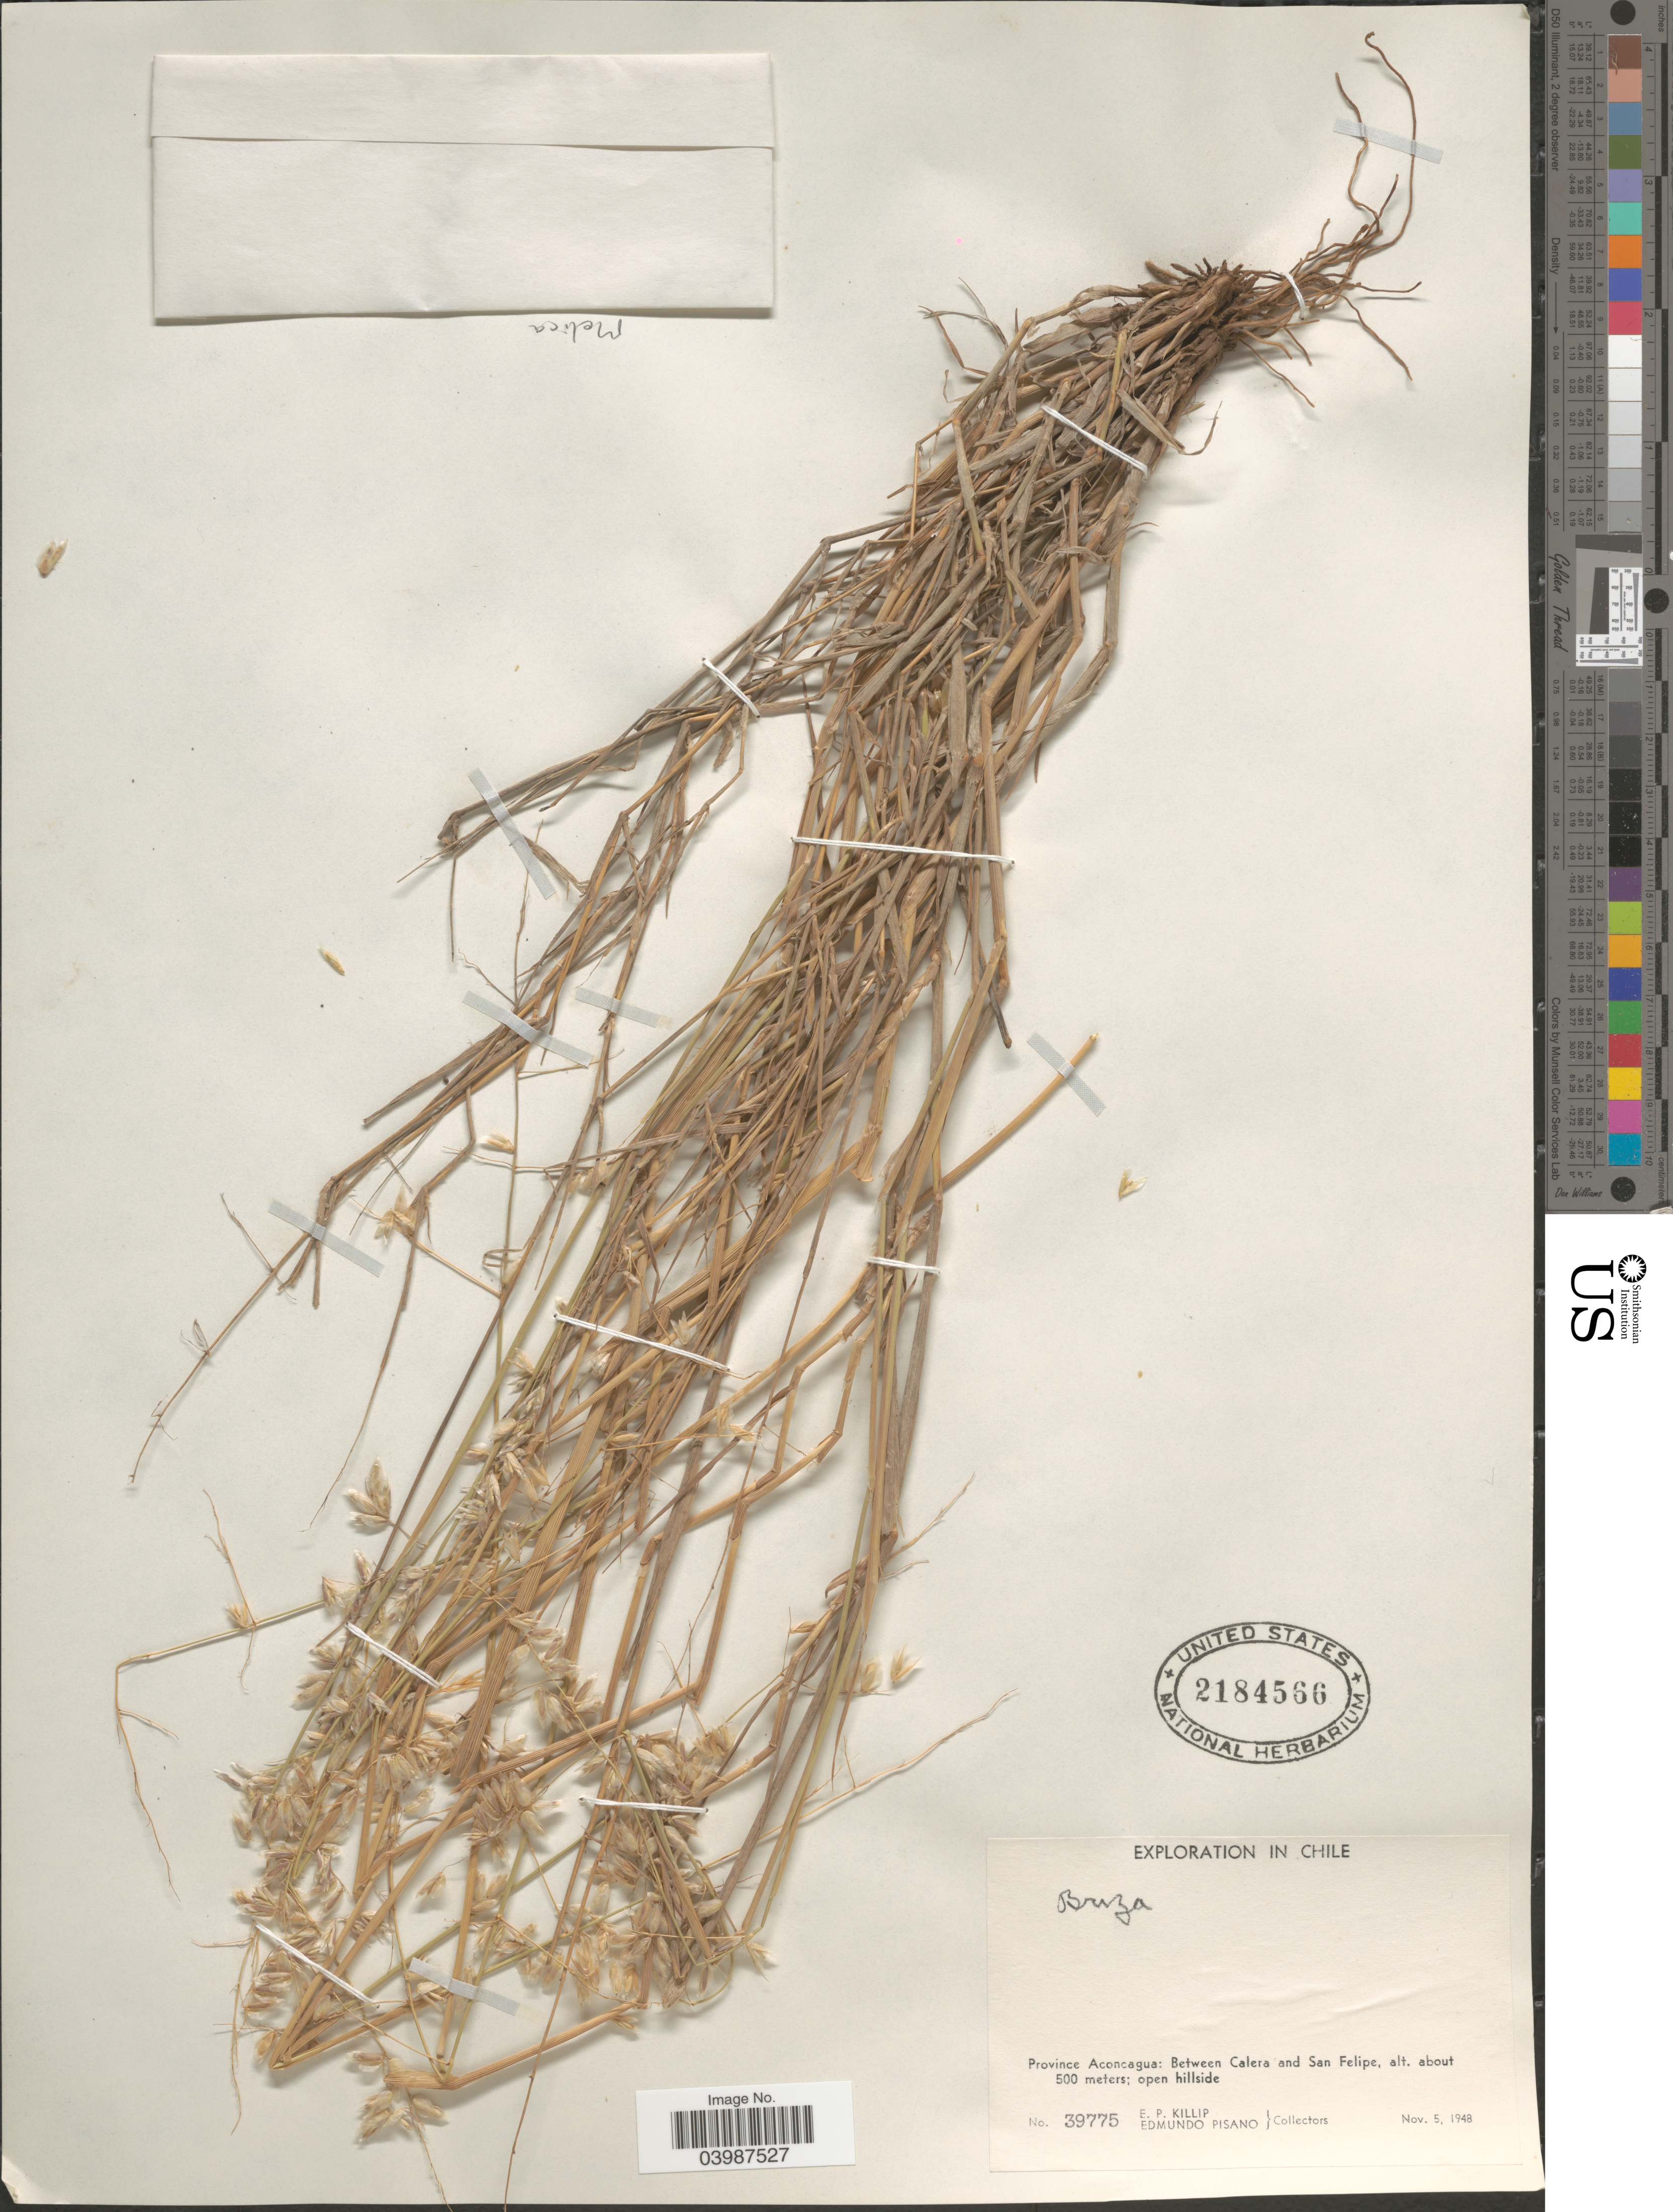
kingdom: Plantae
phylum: Tracheophyta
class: Liliopsida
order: Poales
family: Poaceae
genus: Melica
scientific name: Melica sp.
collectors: E. P. Killip & E. Pisano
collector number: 39775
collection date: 1948-11-05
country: Chile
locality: Province Aconcagua: Between Calera and San Felipe.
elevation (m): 500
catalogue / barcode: US 2184566